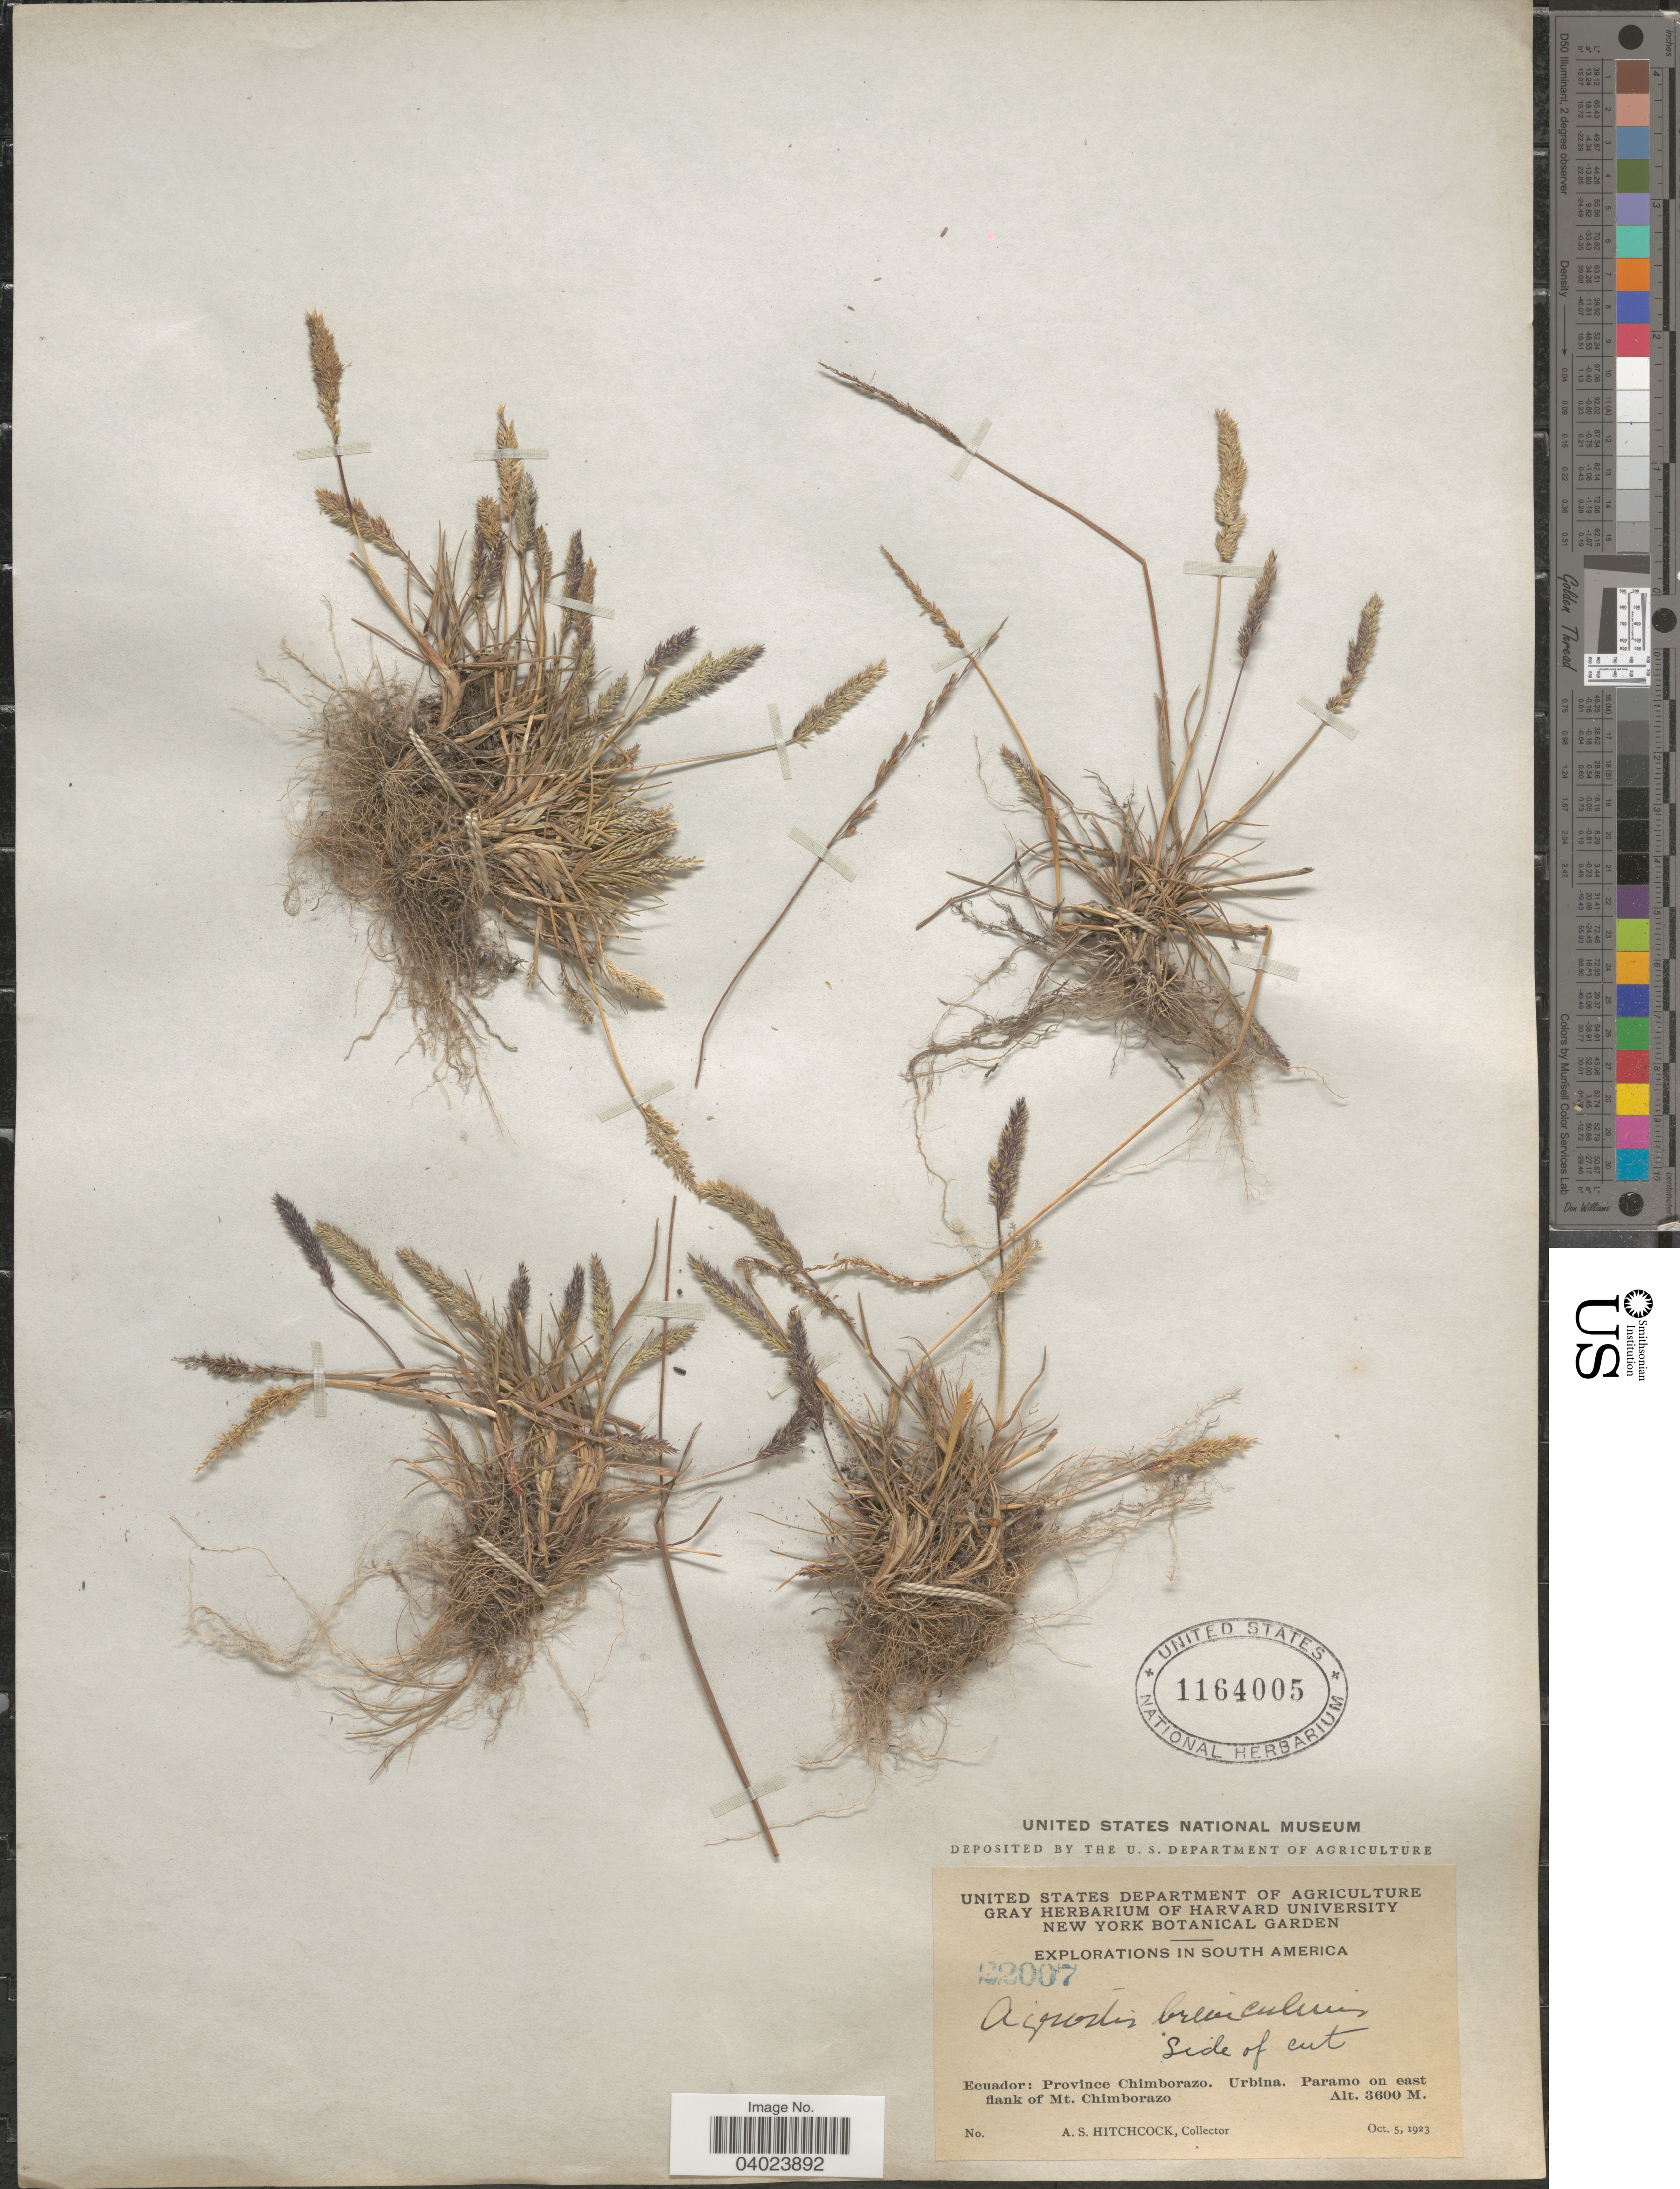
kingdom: Plantae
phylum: Tracheophyta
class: Liliopsida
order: Poales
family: Poaceae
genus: Agrostis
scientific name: Agrostis breviculmis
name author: Hitchc.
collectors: A. S. Hitchcock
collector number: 22007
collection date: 1923-10-05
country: Ecuador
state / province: Chimborazo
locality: Urbina. Paramo on east flank of Mt. Chimborazo.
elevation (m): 3600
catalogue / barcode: US 1164005